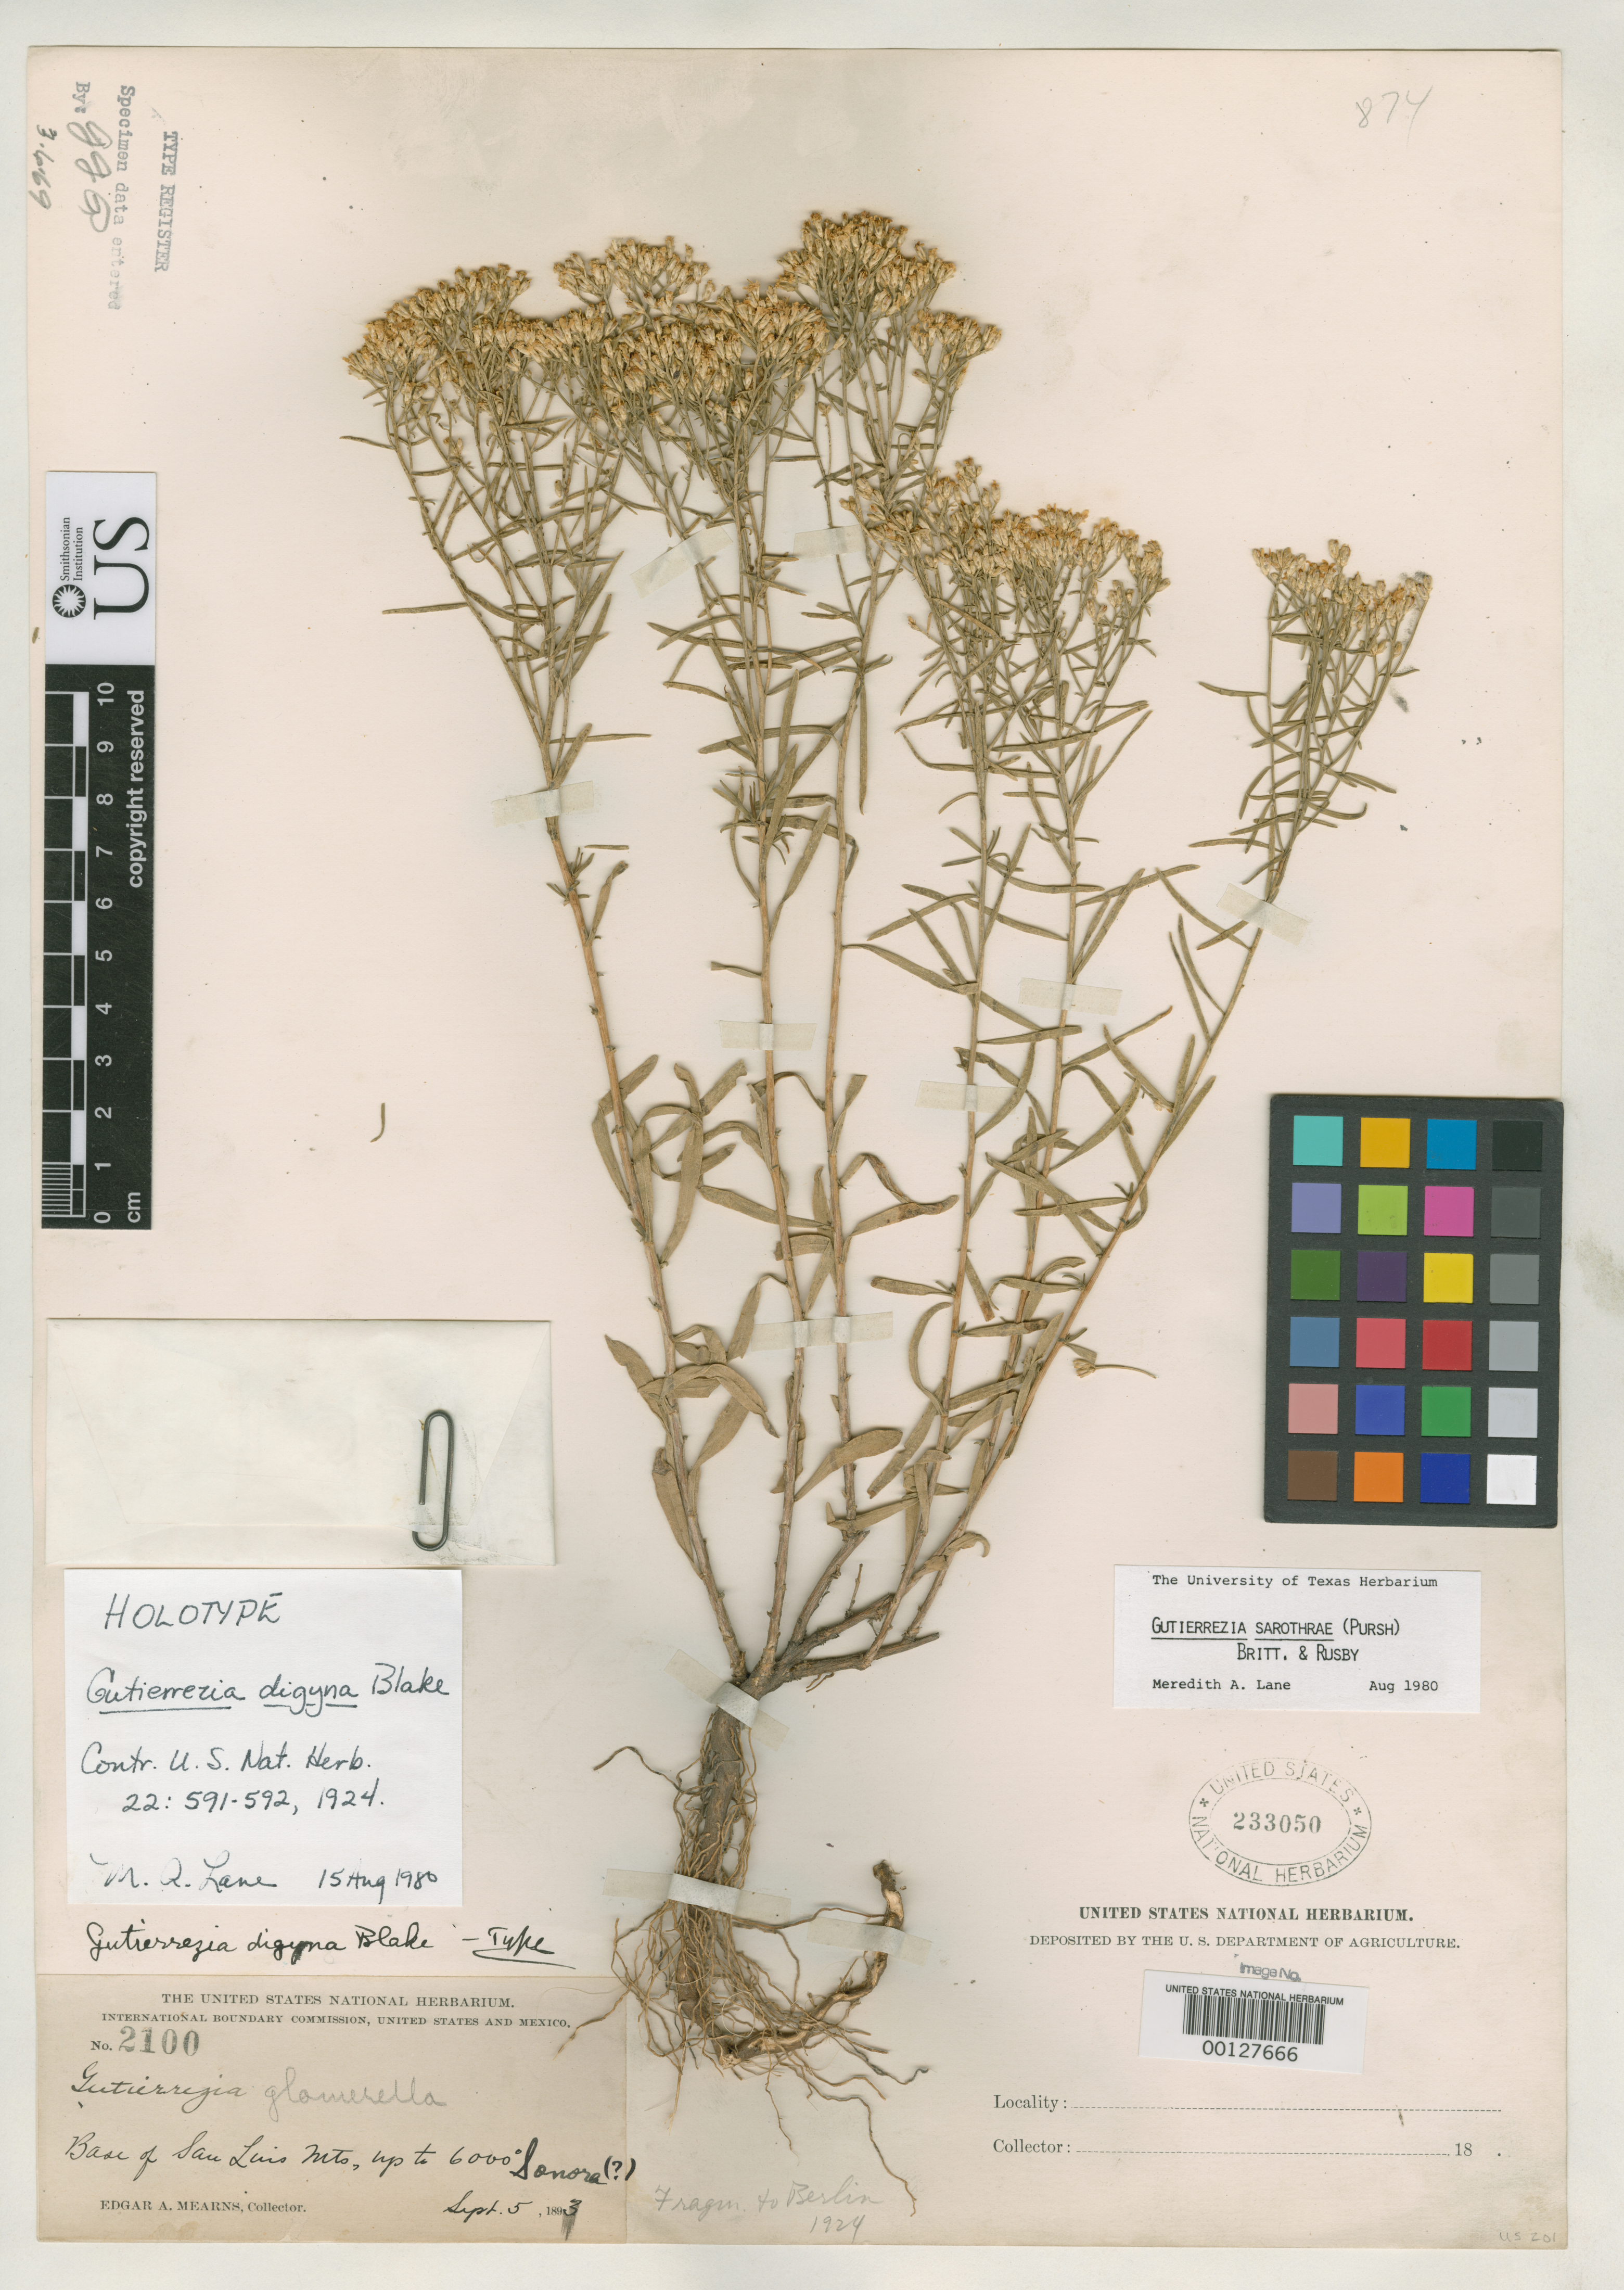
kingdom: Plantae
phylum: Tracheophyta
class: Magnoliopsida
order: Asterales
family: Asteraceae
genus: Gutierrezia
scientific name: Gutierrezia digyna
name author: S.F. Blake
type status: Holotype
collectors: E. A. Mearns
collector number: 2100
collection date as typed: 05 Sep 1893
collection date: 1893-09-05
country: Mexico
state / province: Sonora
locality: San Luis Mountains, Arizona - Sonora border.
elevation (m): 1830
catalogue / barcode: US 233050